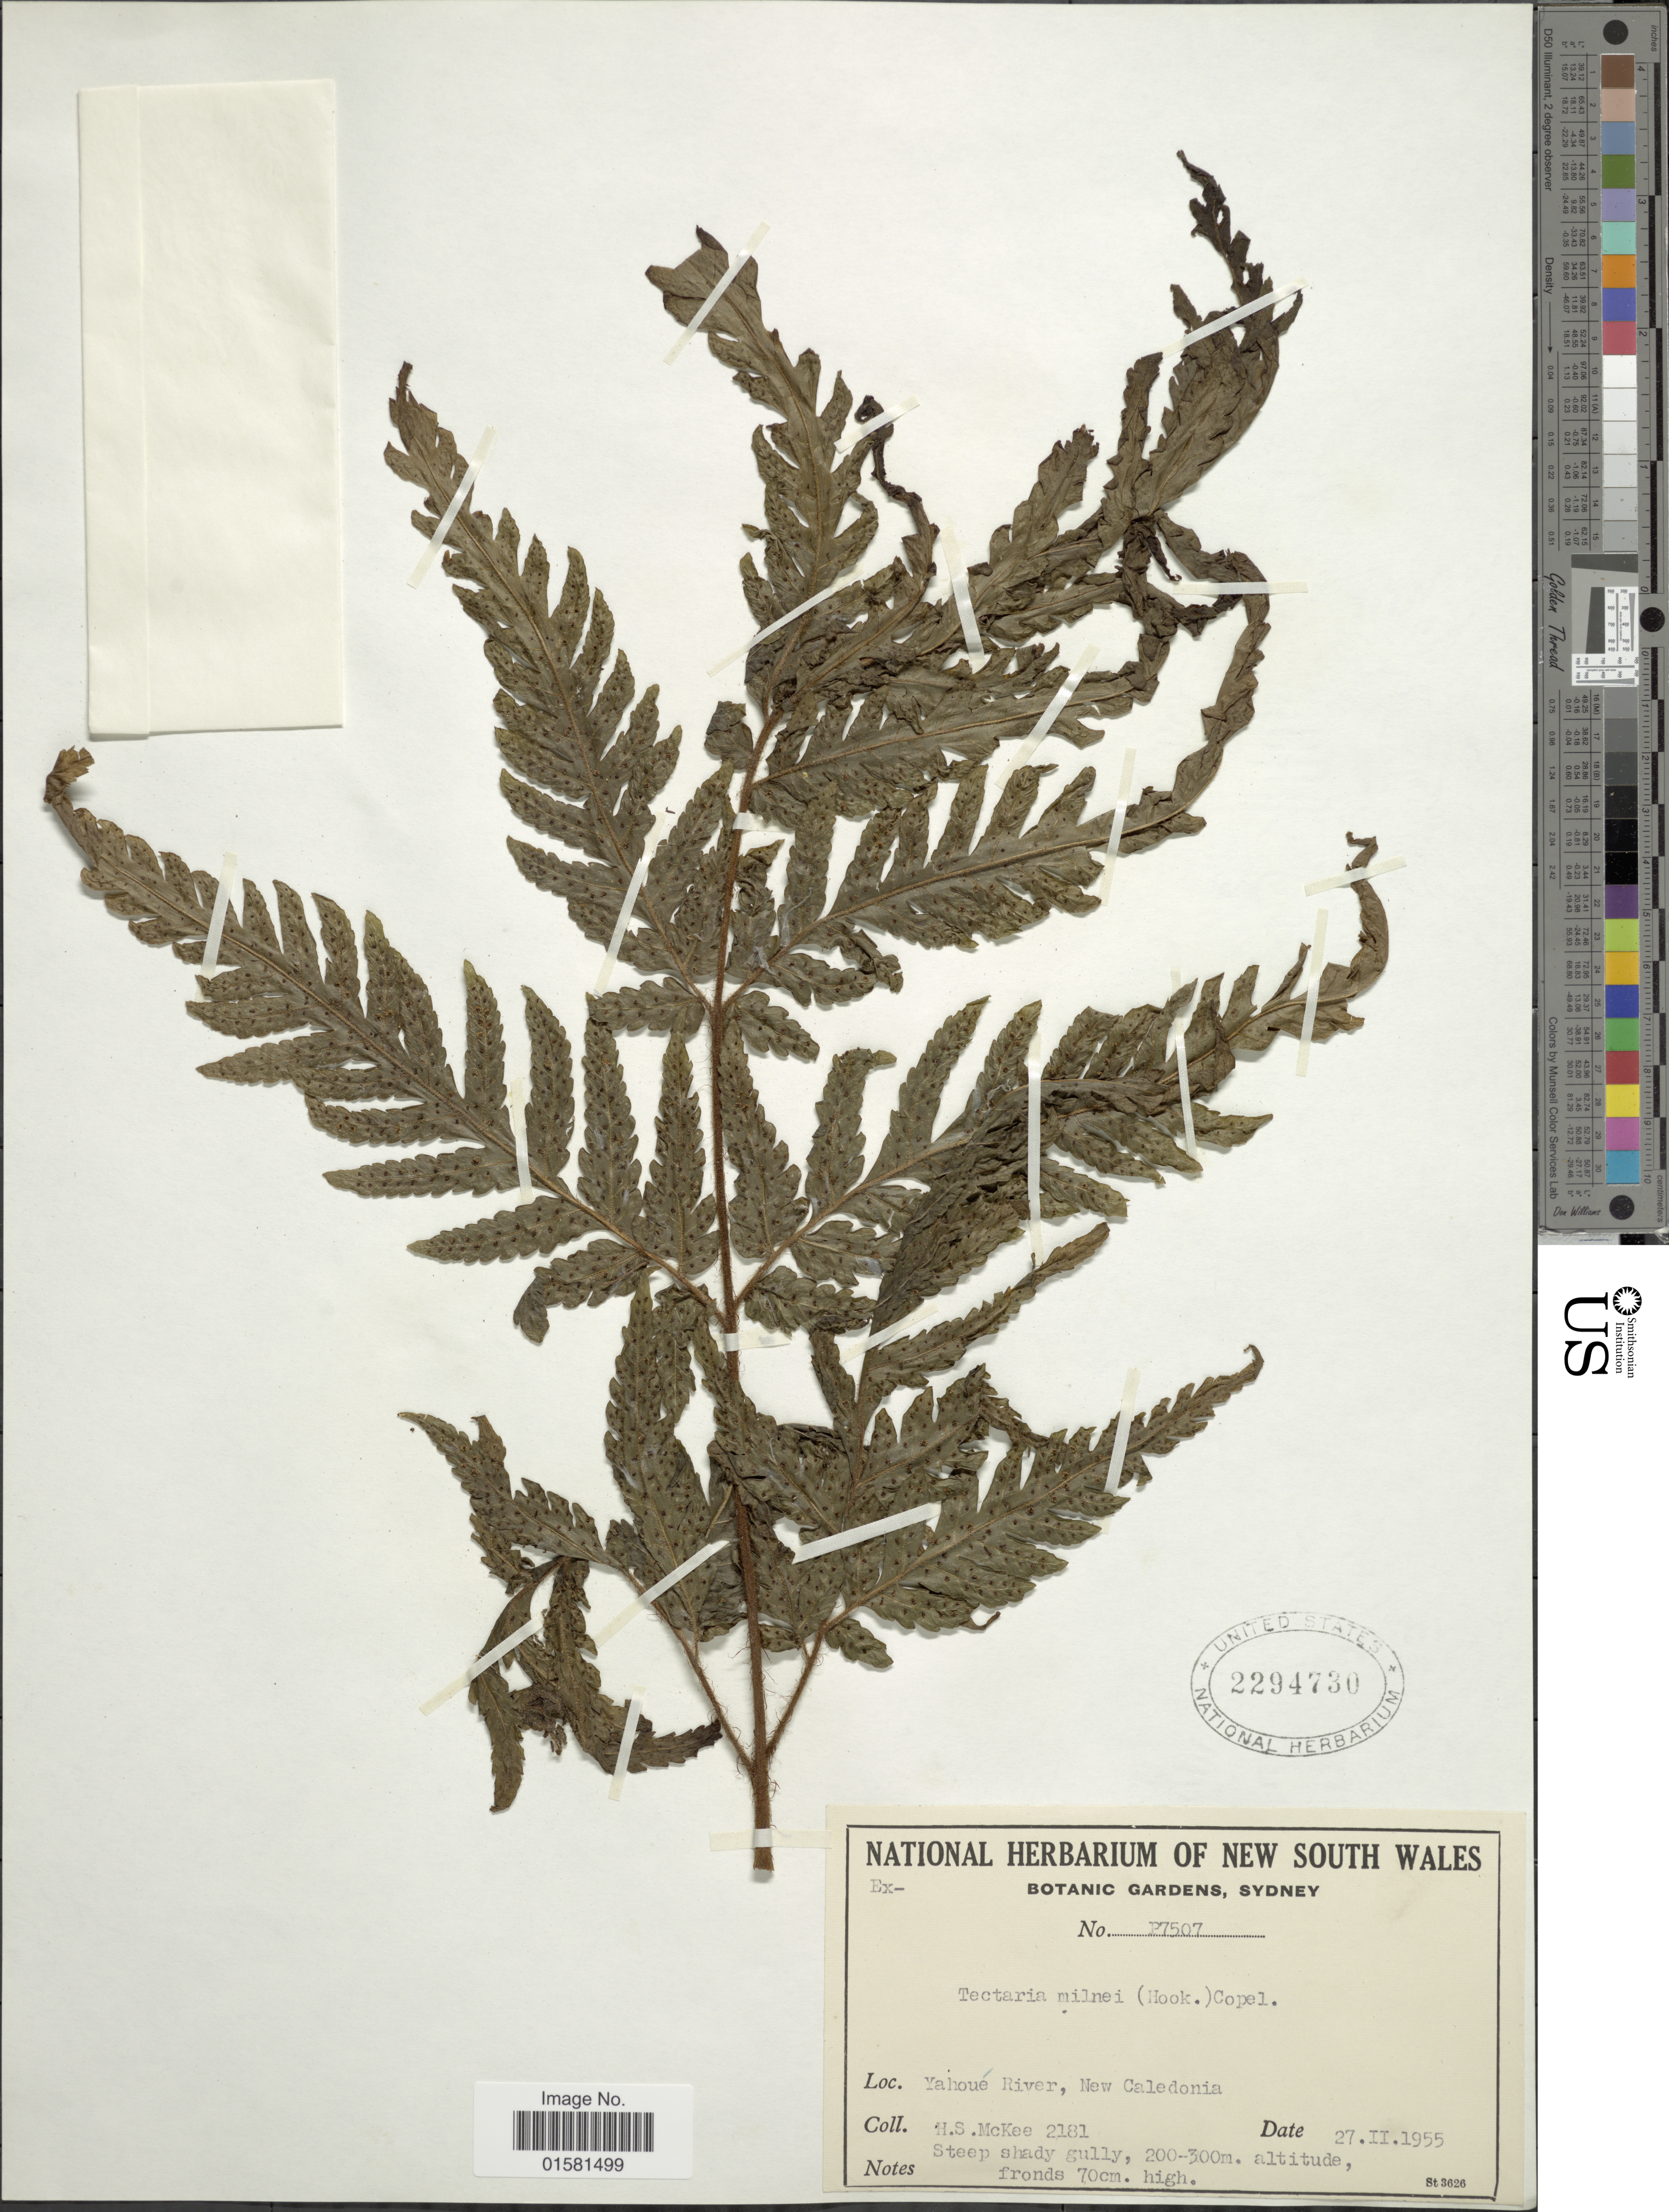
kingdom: Plantae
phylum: Tracheophyta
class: Polypodiopsida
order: Polypodiales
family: Tectariaceae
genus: Tectaria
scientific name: Tectaria pseudosinuata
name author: Brownlie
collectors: H. S. McKee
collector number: P7507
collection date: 1955-02-27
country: New Caledonia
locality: Yahoue, New Caledonia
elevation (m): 200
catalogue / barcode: US 2294730